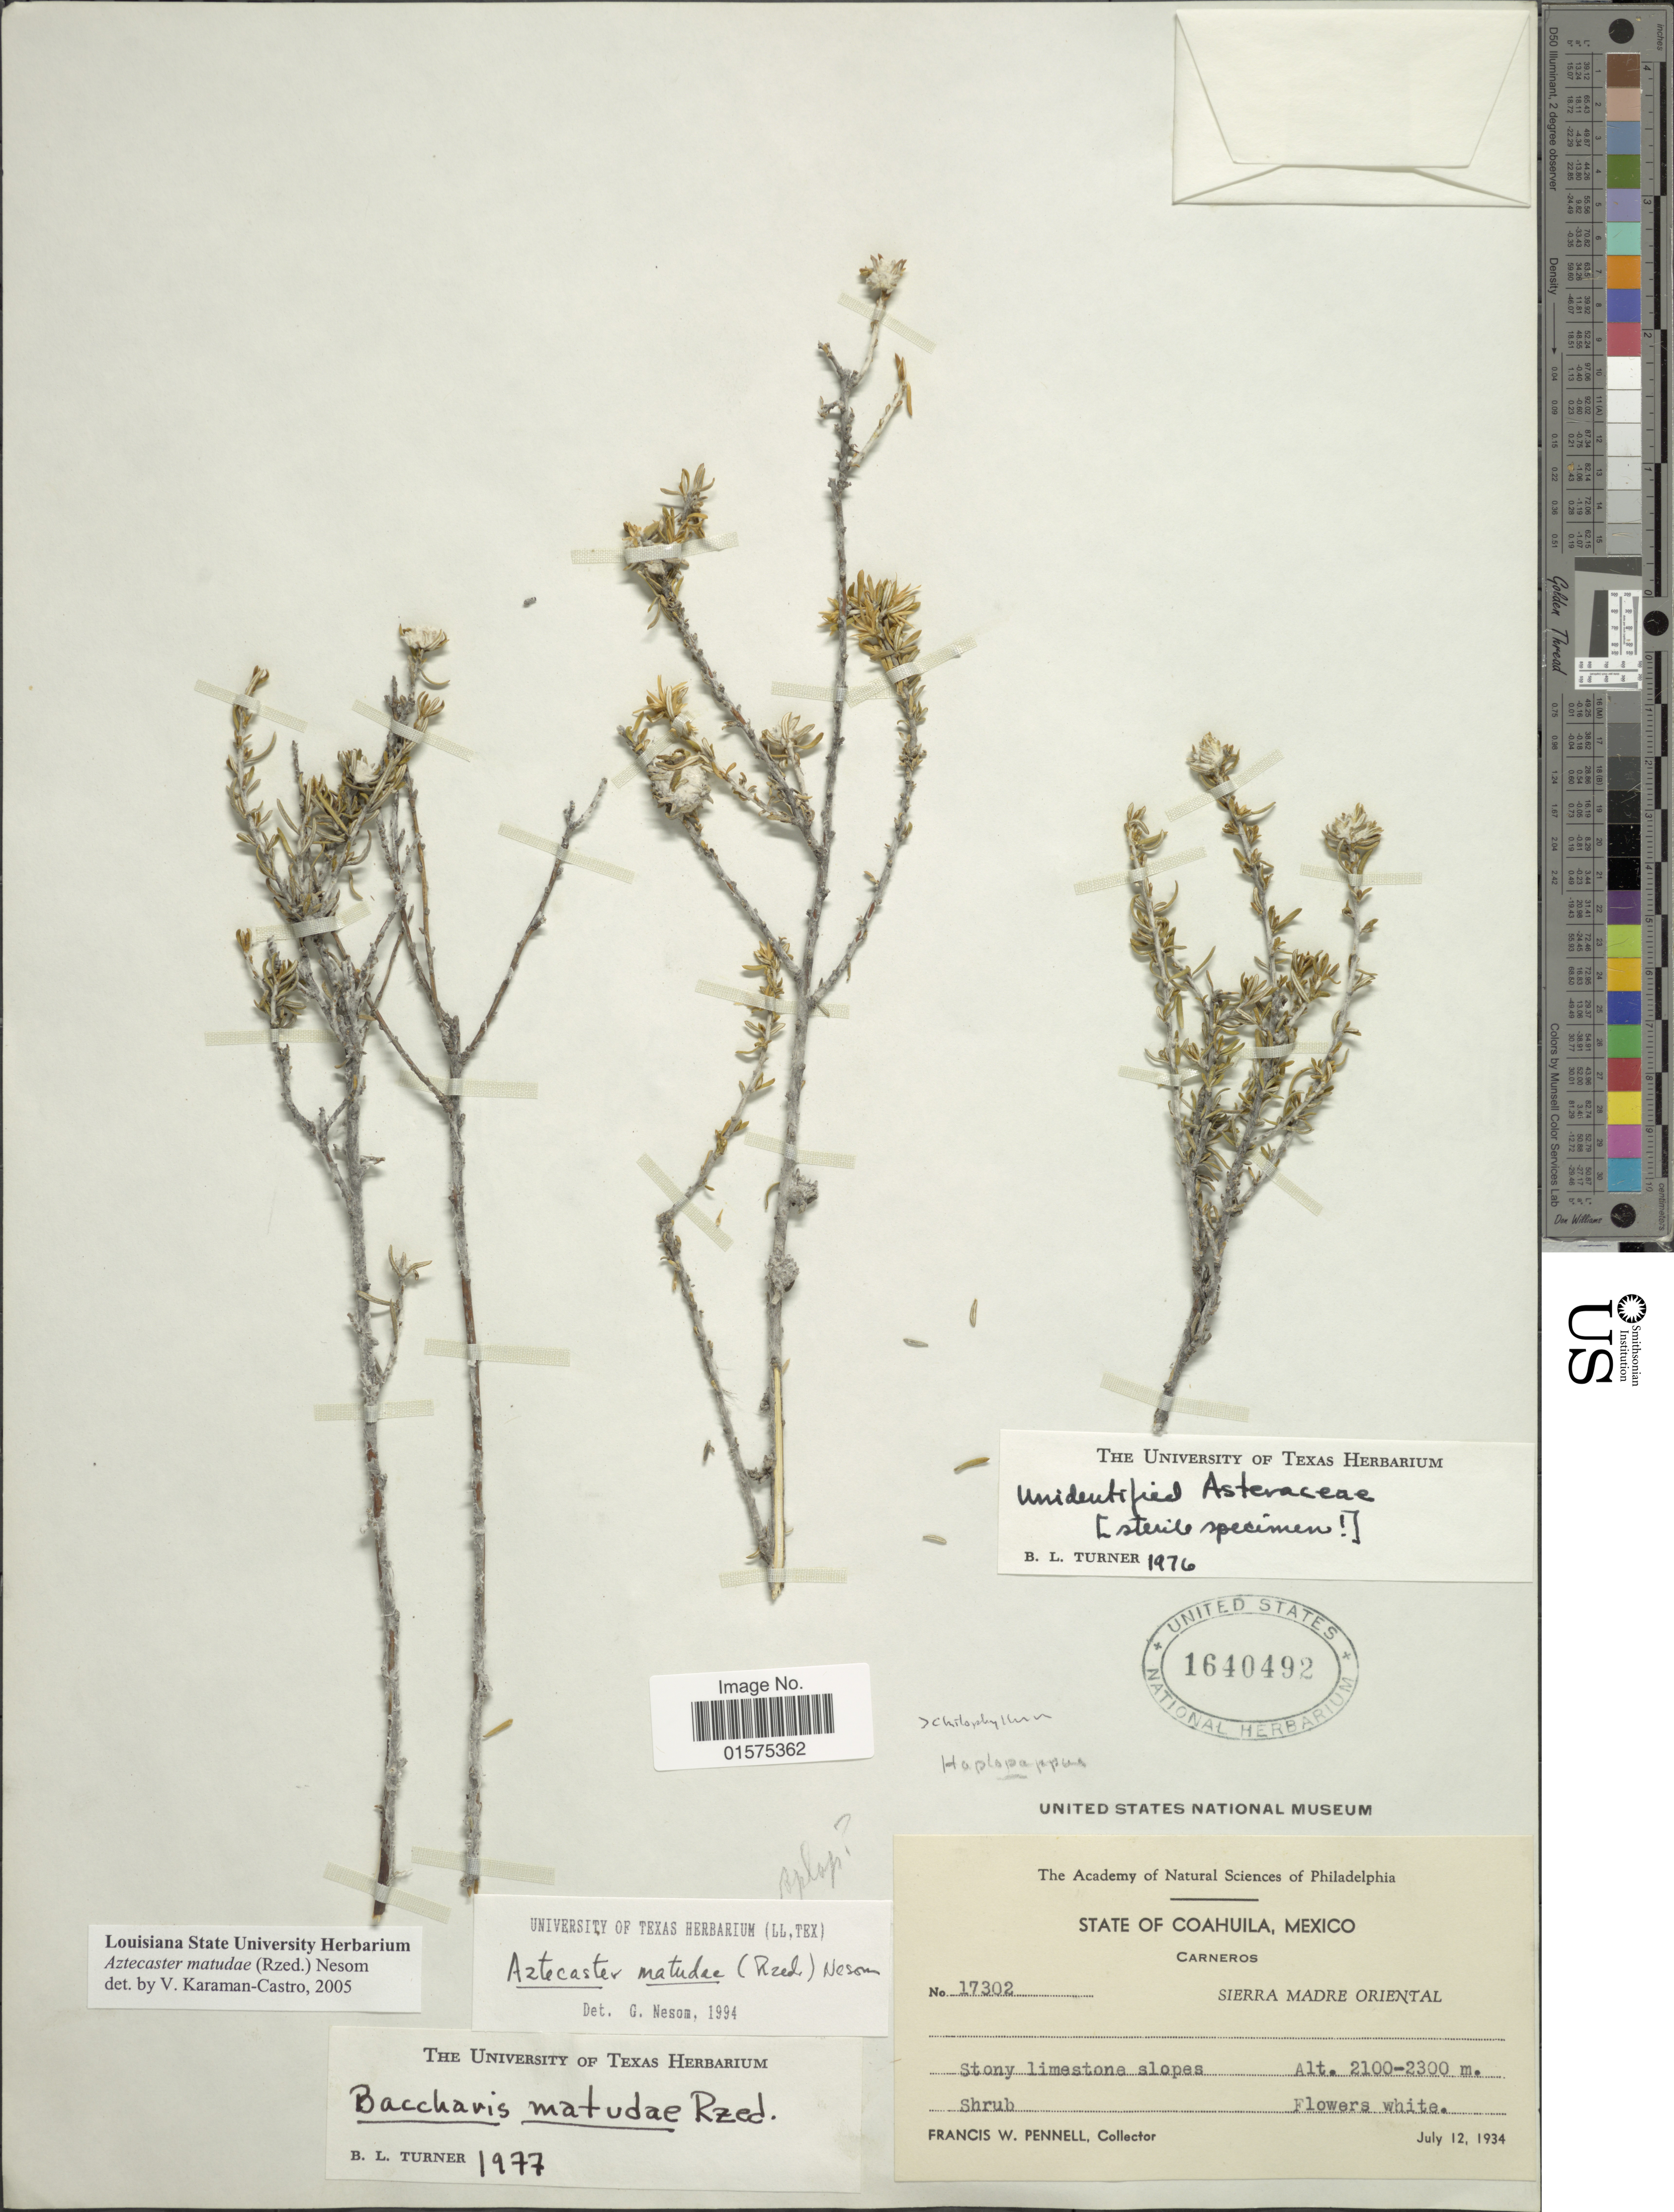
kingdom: Plantae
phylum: Tracheophyta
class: Magnoliopsida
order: Asterales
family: Asteraceae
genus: Aztecaster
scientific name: Aztecaster matudae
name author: (Rzed.) G.L. Nesom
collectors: F. W. Pennell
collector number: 17302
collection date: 1934-07-12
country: Mexico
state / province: Coahuila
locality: Carneros. Sierra Madre Oriental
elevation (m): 2100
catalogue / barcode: US 1640492